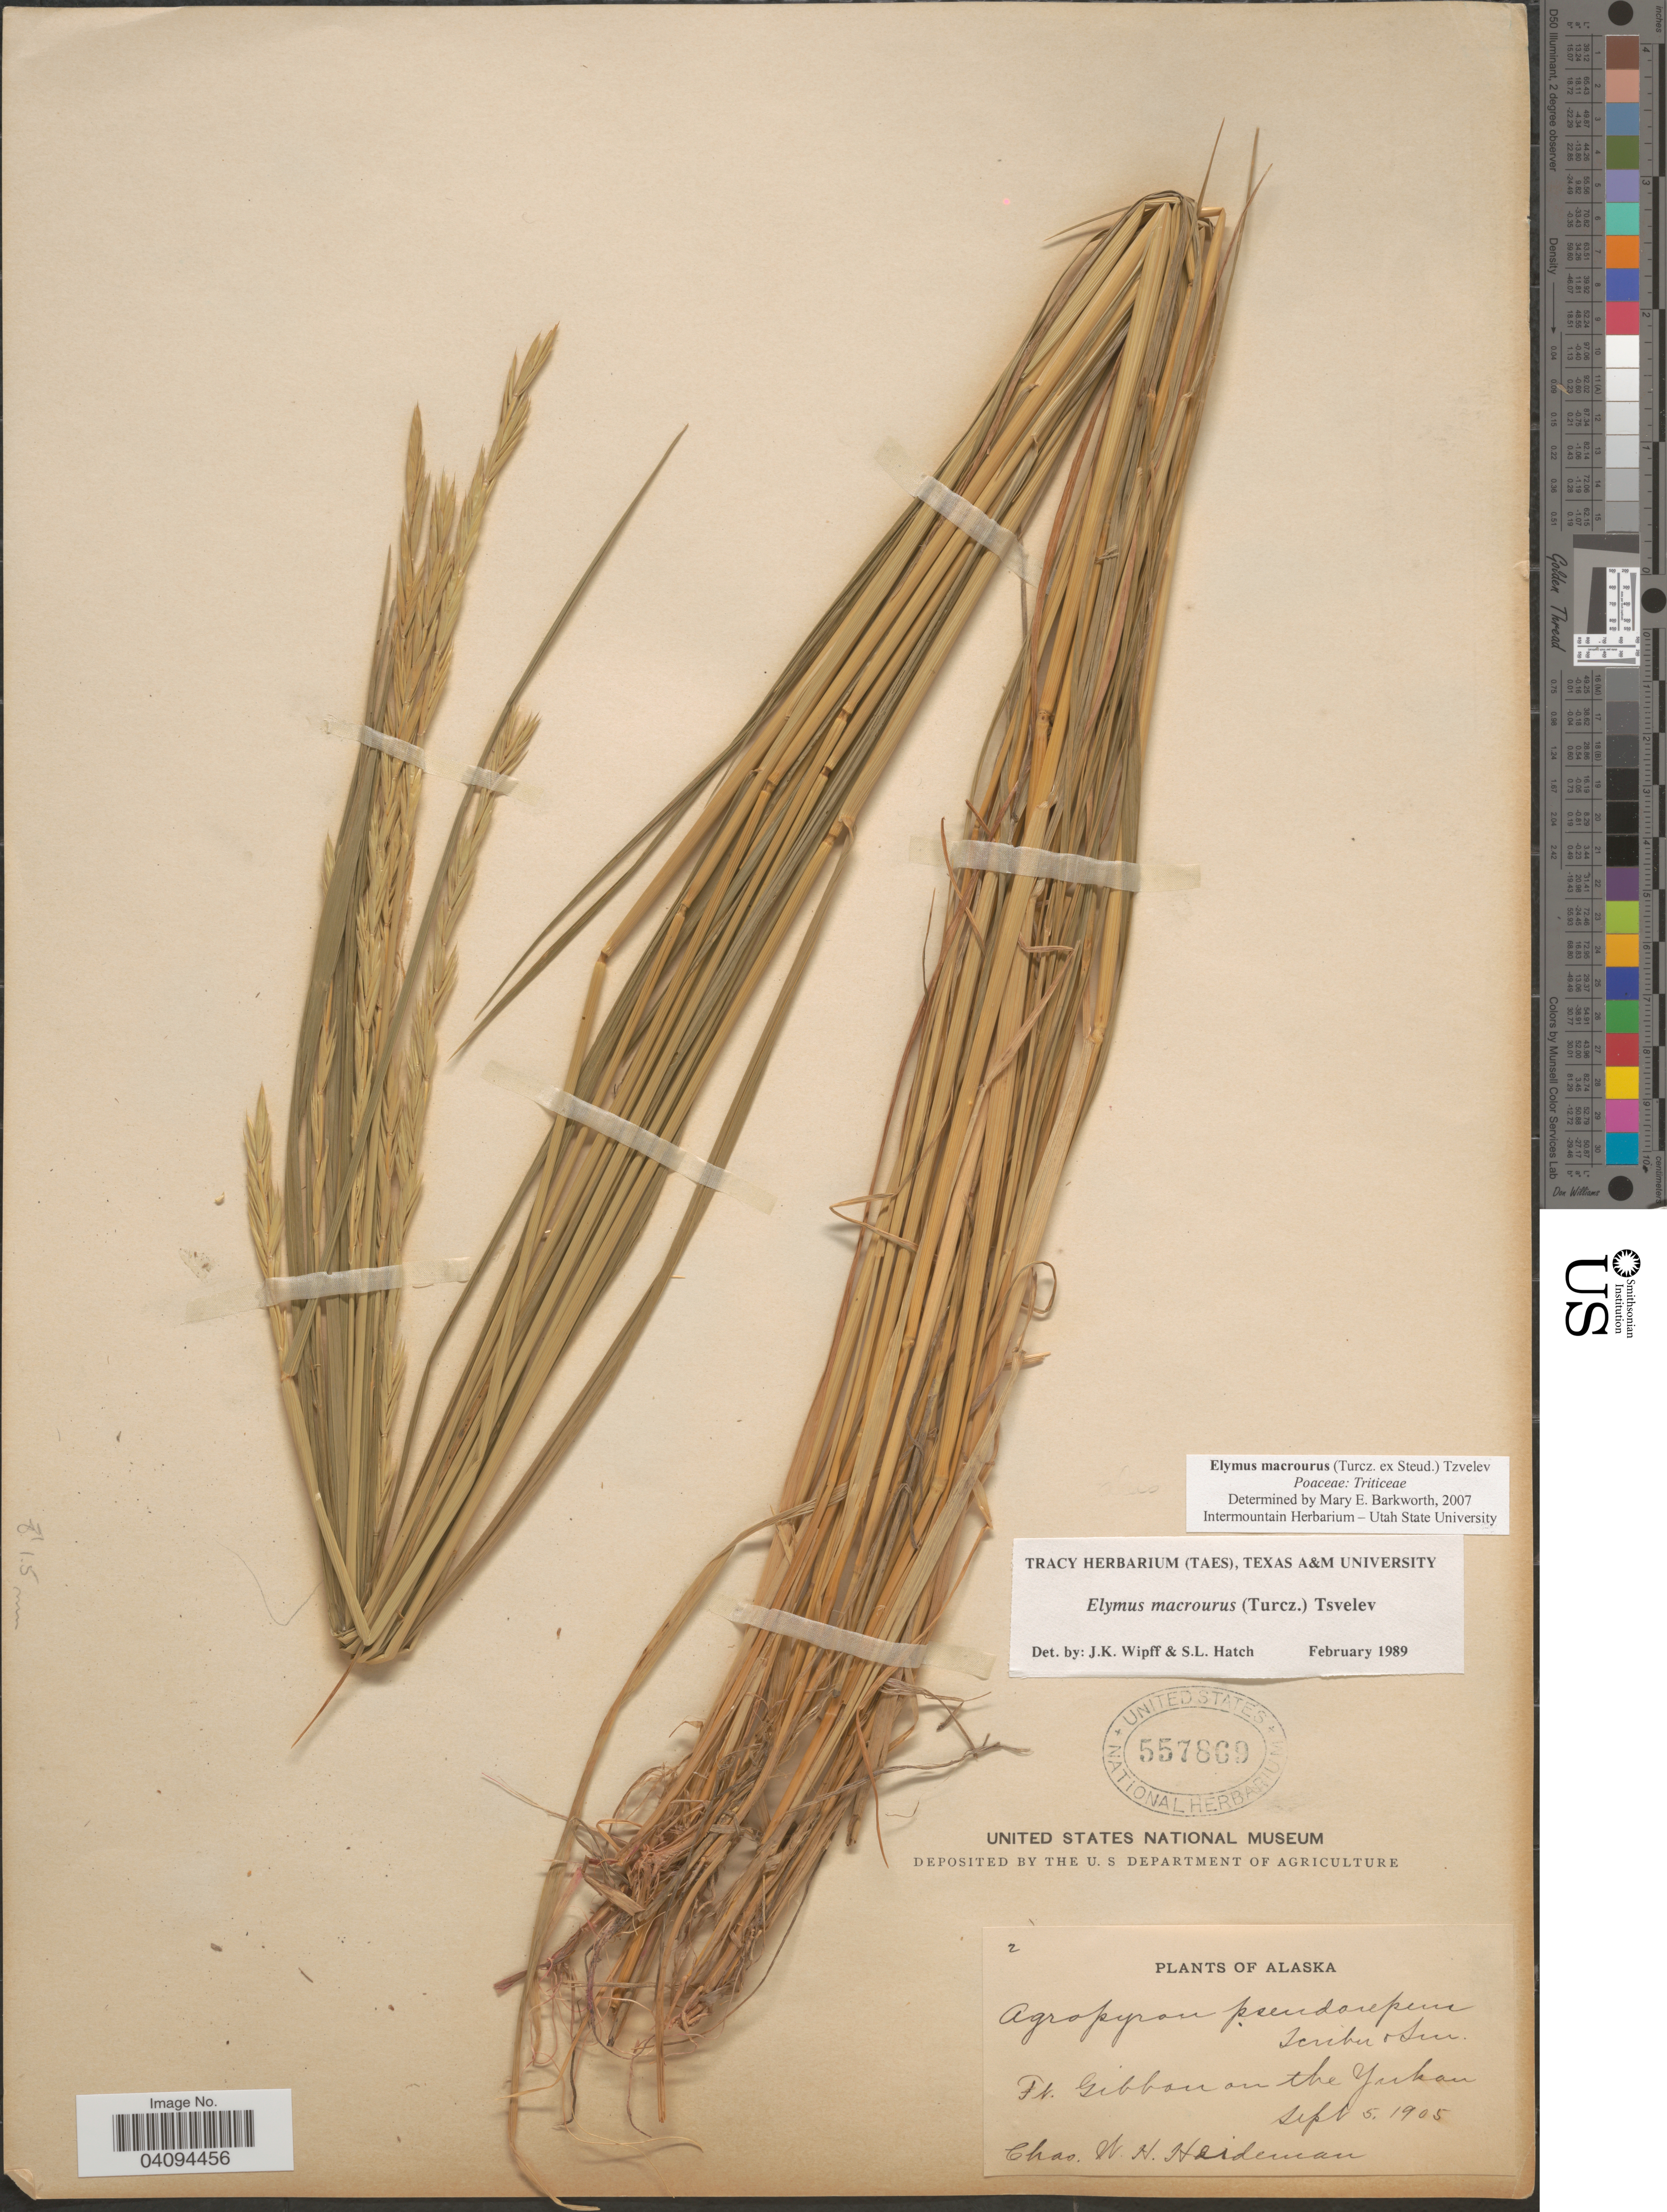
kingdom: Plantae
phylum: Tracheophyta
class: Liliopsida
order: Poales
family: Poaceae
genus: Elymus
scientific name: Elymus macrourus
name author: (Turcz. ex Steud.) Tzvelev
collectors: C. Heideman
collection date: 1905-09-05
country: United States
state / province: Alaska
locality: Ft. Gibbon on the Yukon.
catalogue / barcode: US 557869